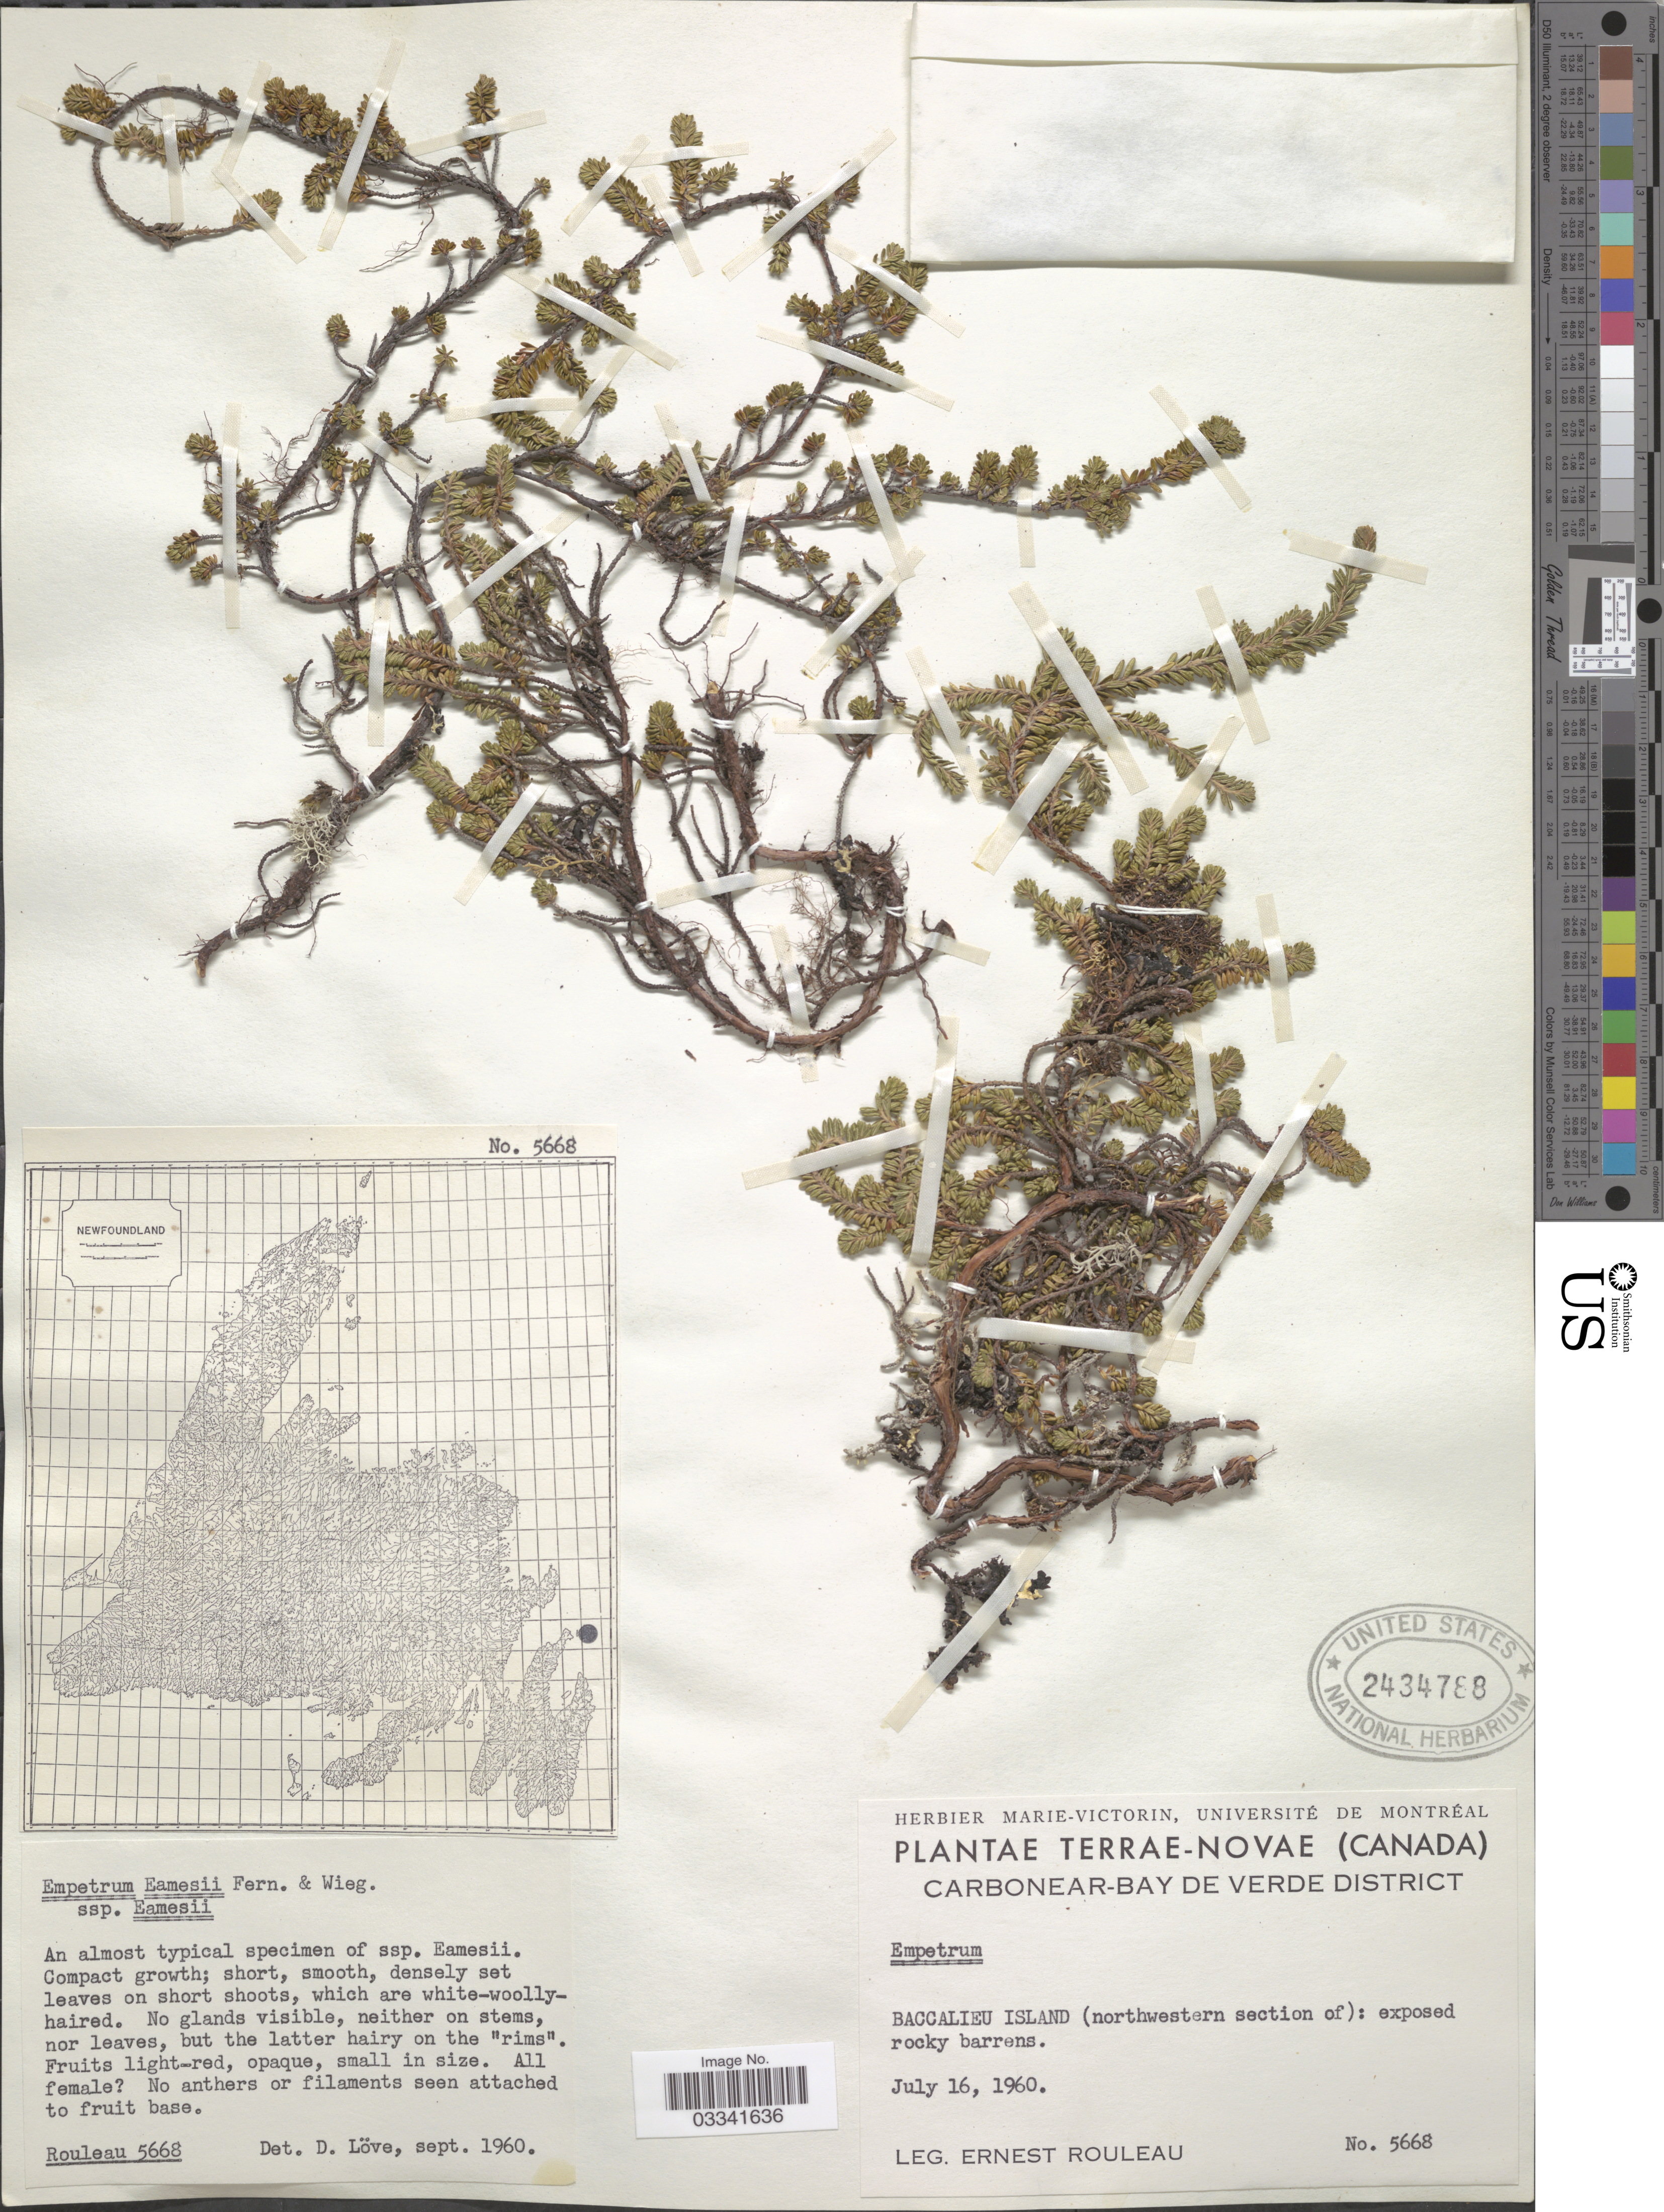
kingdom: Plantae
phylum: Tracheophyta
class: Magnoliopsida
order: Ericales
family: Ericaceae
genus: Empetrum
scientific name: Empetrum eamesii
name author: Fernald & Wiegand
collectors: J. Rouleau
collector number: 5668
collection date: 1960-07-16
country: Canada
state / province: Newfoundland and Labrador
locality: Terrae - Novae. Carbonear-Bay de Verde District. Baccalieu Island (northwestern section of).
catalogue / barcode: US 2434788